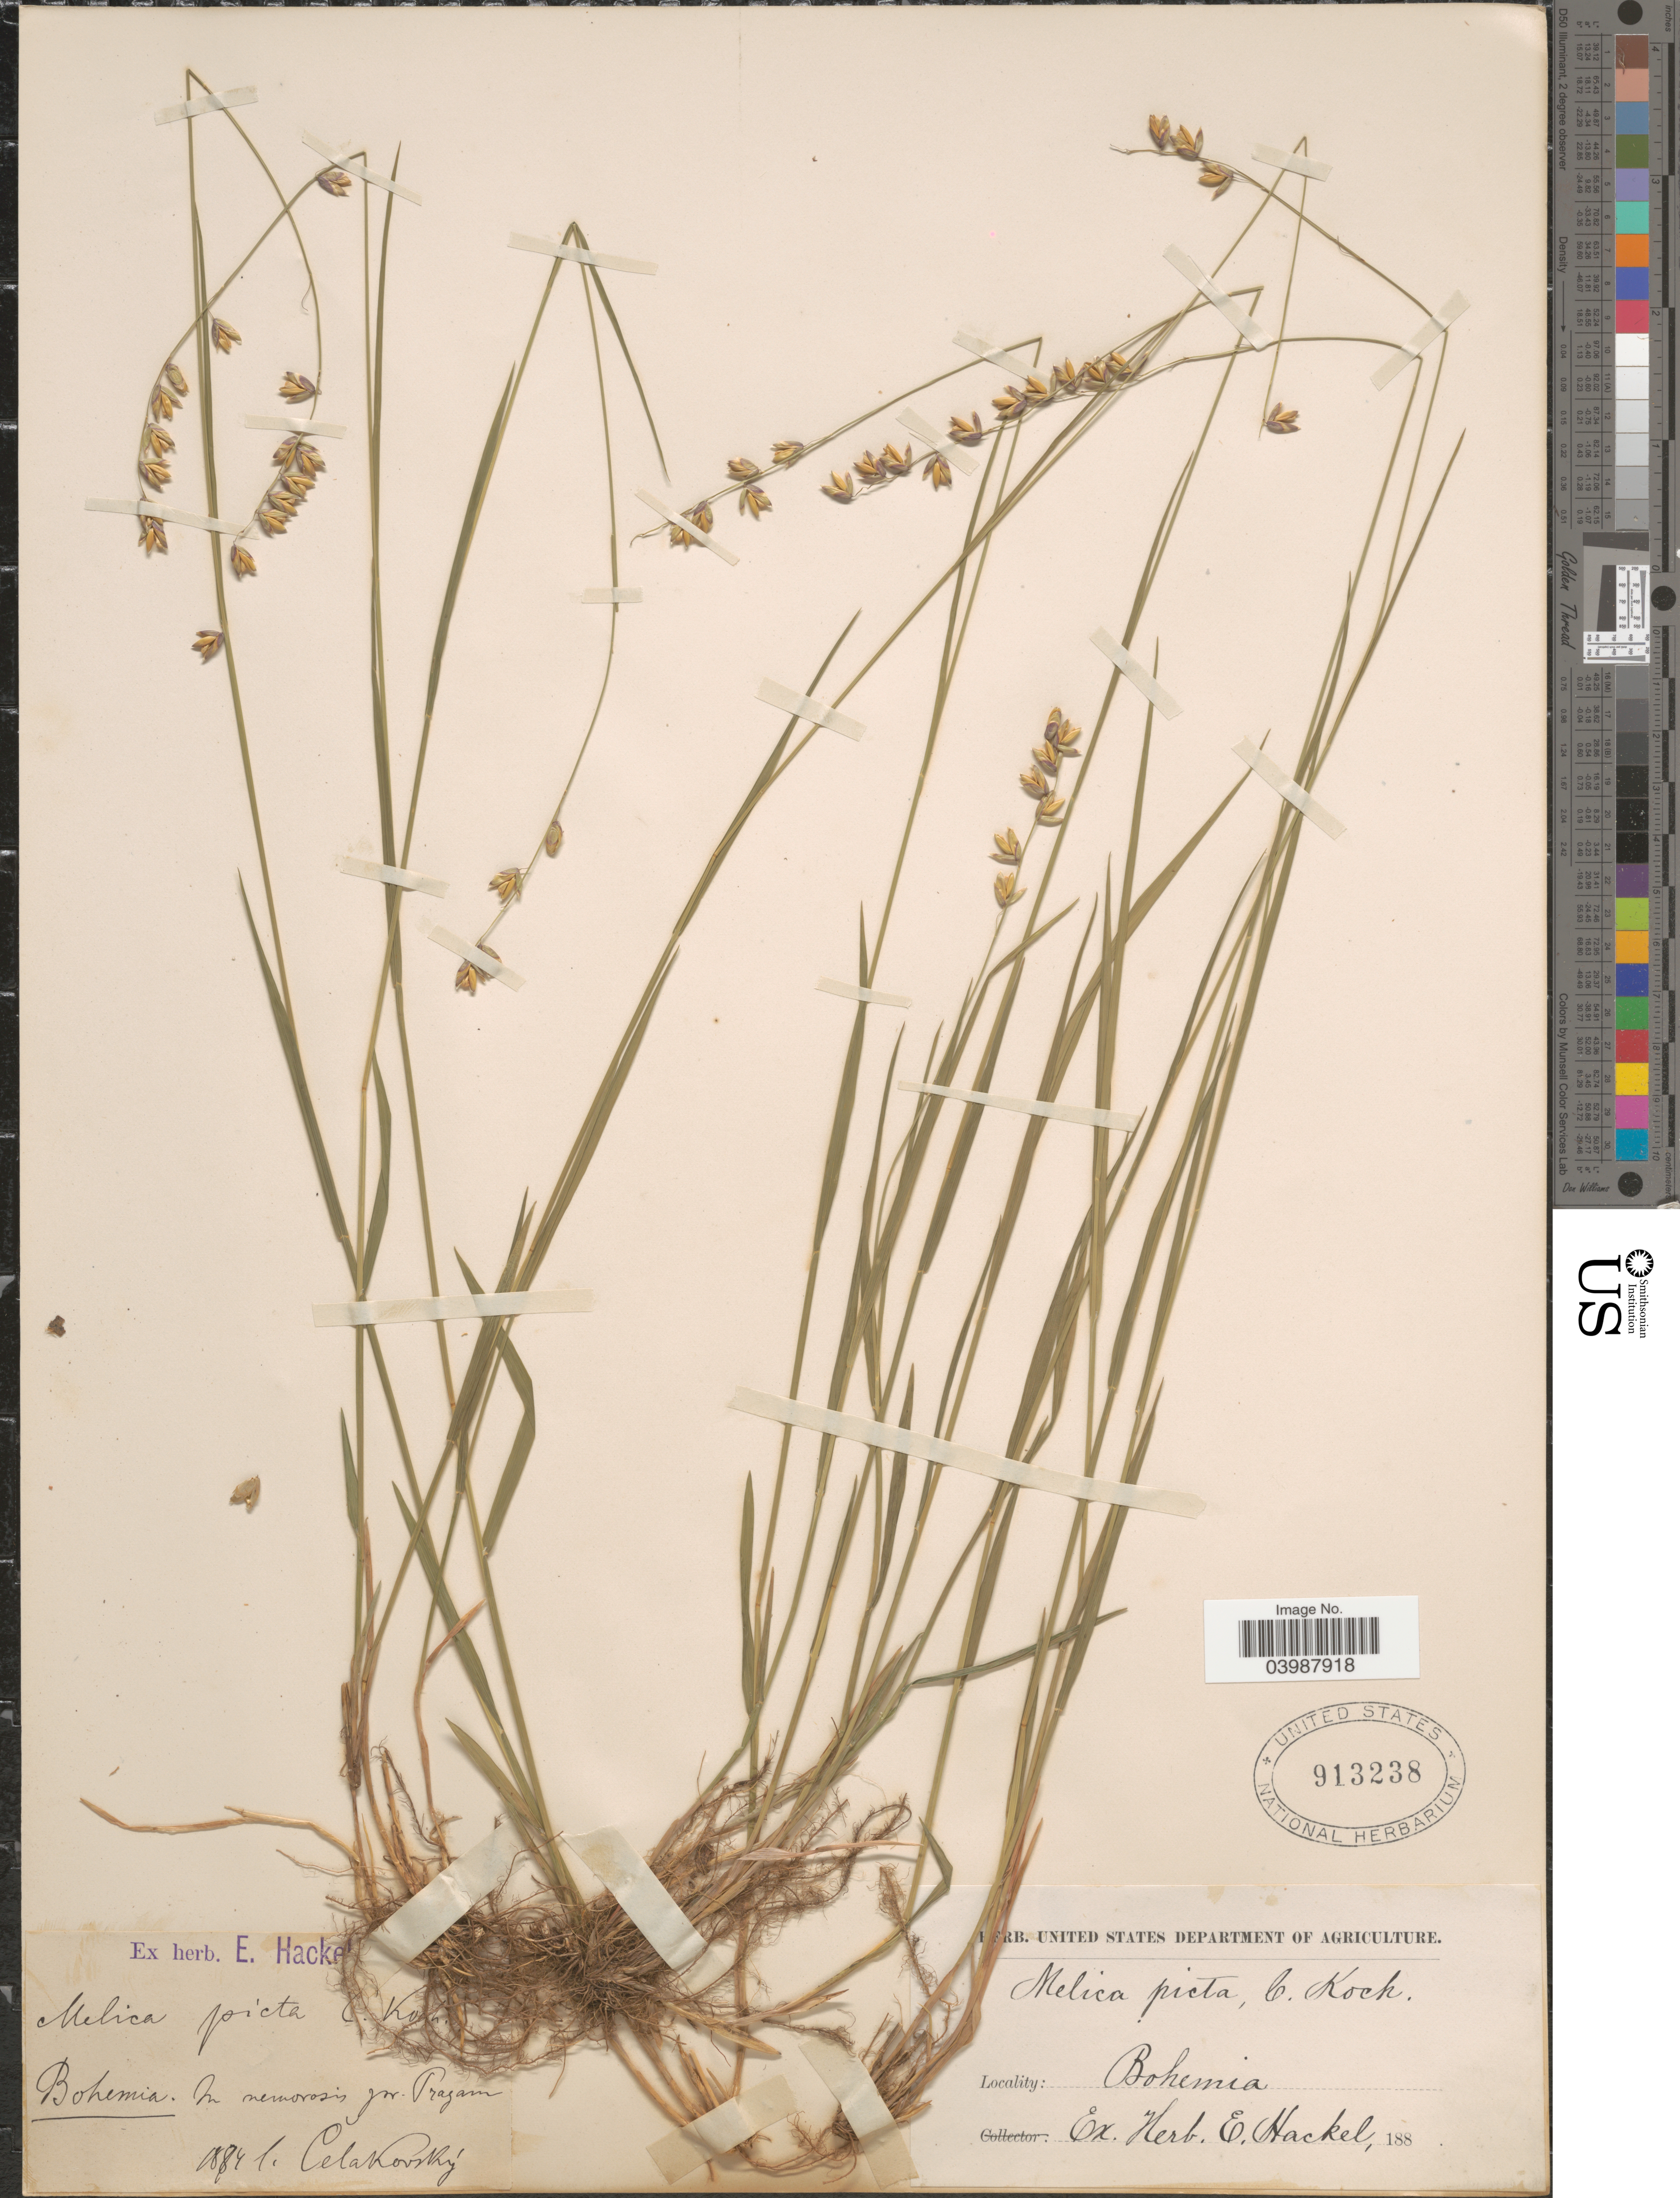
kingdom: Plantae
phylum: Tracheophyta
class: Liliopsida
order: Poales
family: Poaceae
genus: Melica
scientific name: Melica picta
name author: K. Koch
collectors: L. J. Čelakovský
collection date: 1884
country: Czechia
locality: Bohemia. In nemorosis pr. Pragam.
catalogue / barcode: US 913238